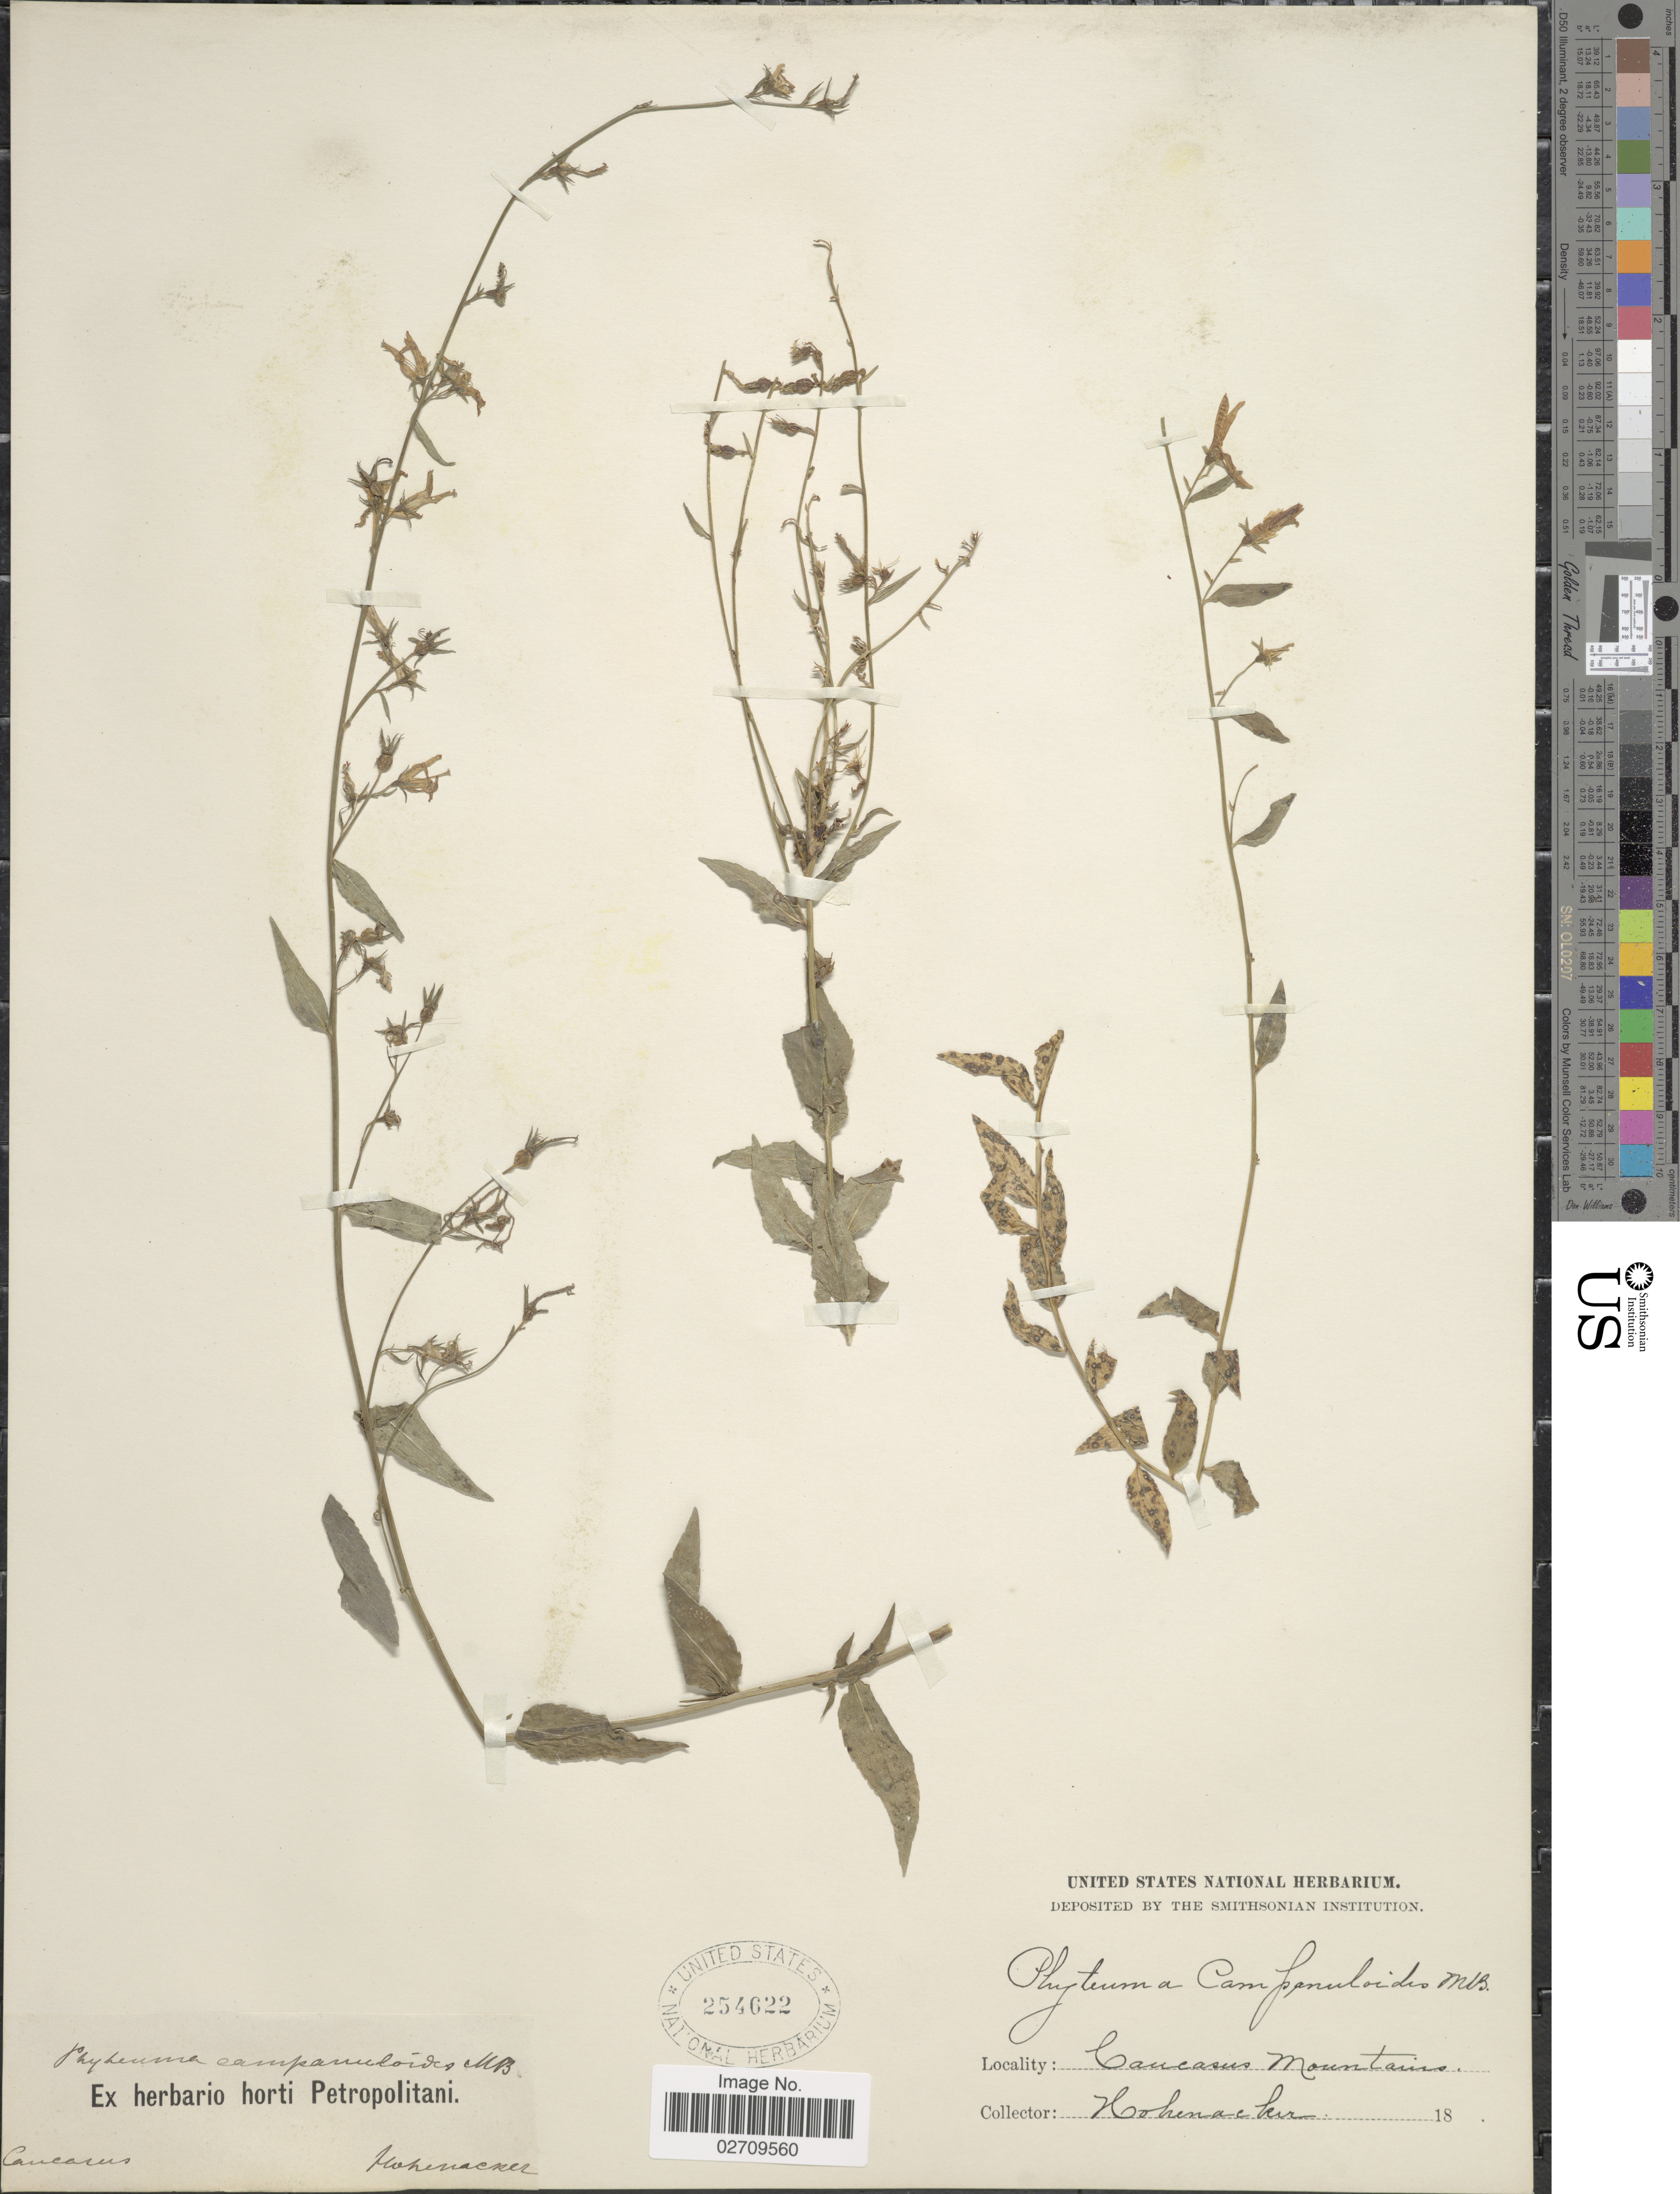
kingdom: Plantae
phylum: Tracheophyta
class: Magnoliopsida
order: Asterales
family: Campanulaceae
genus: Asyneuma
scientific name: Asyneuma campanuloides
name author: (M. Bieb. ex Sims) Bornm.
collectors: Hohenacker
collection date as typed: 18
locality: Caucasus Mountains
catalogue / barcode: US 254622